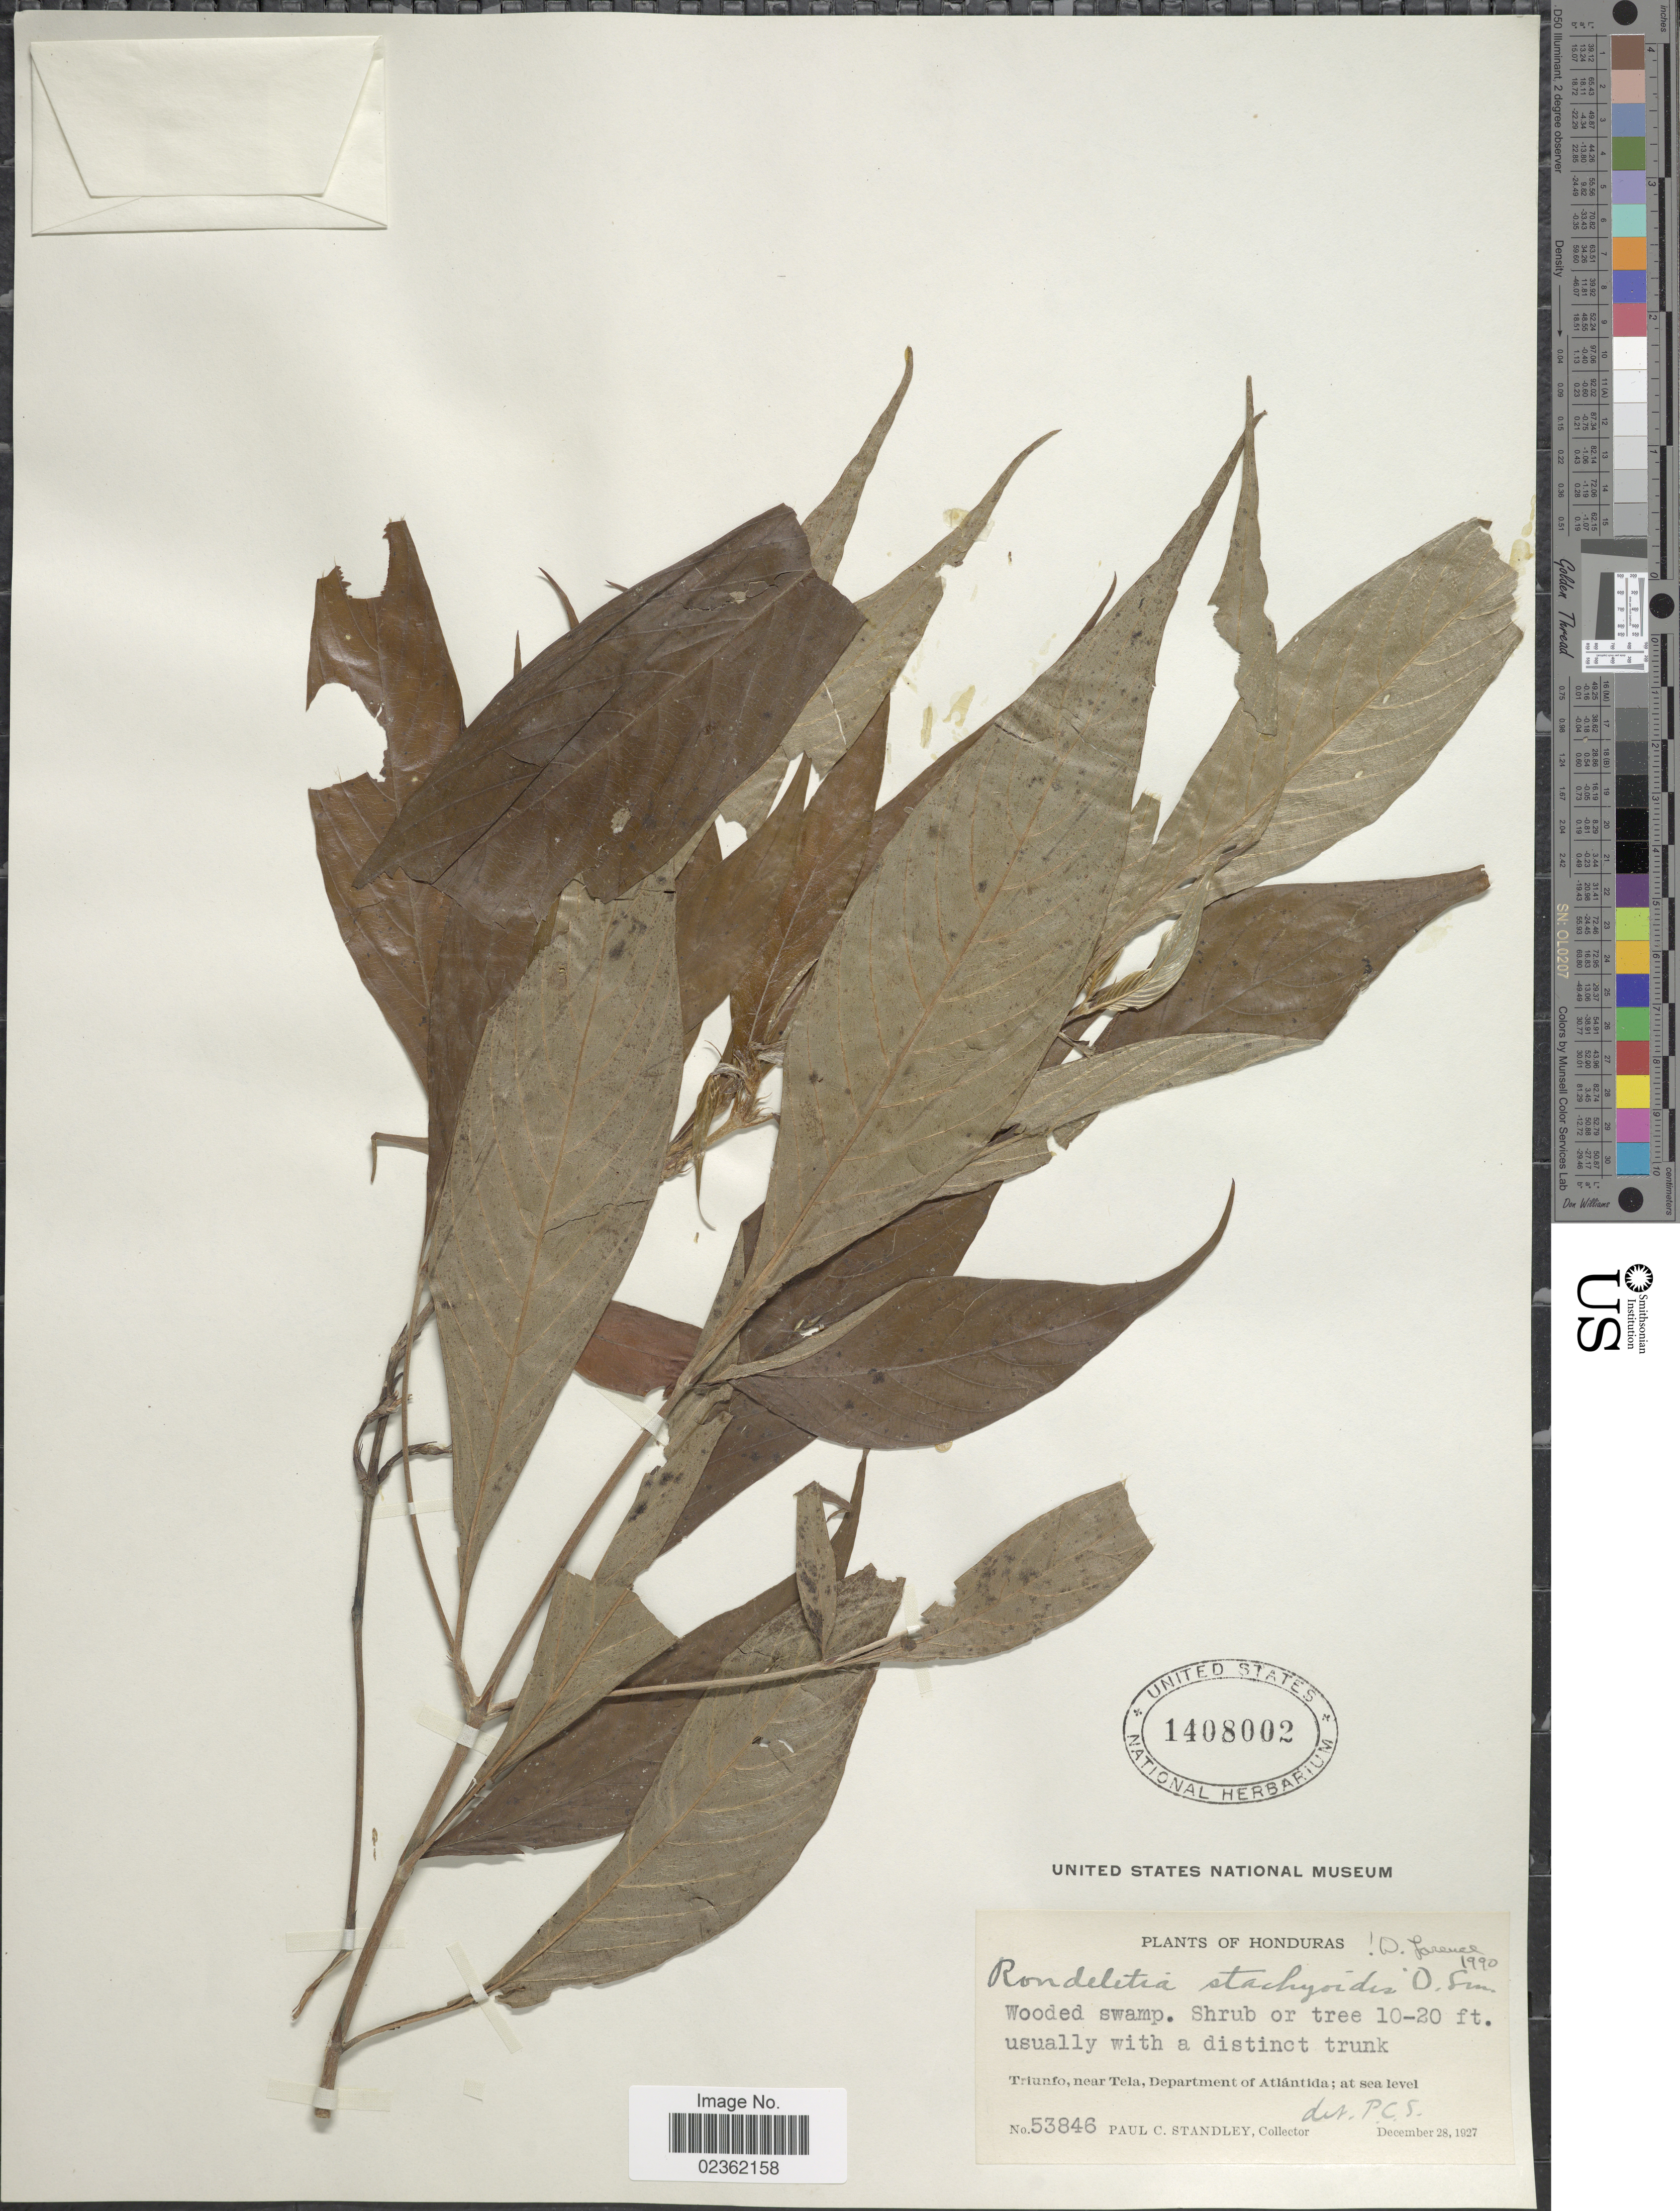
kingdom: Plantae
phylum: Tracheophyta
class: Magnoliopsida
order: Gentianales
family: Rubiaceae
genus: Rondeletia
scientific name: Rondeletia stachyoidea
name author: Donn. Sm.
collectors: P. C. Standley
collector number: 53846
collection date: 1927-12-28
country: Honduras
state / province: Atlántida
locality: Wooded swamp, Triunfo, near Tela.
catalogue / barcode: US 1408002